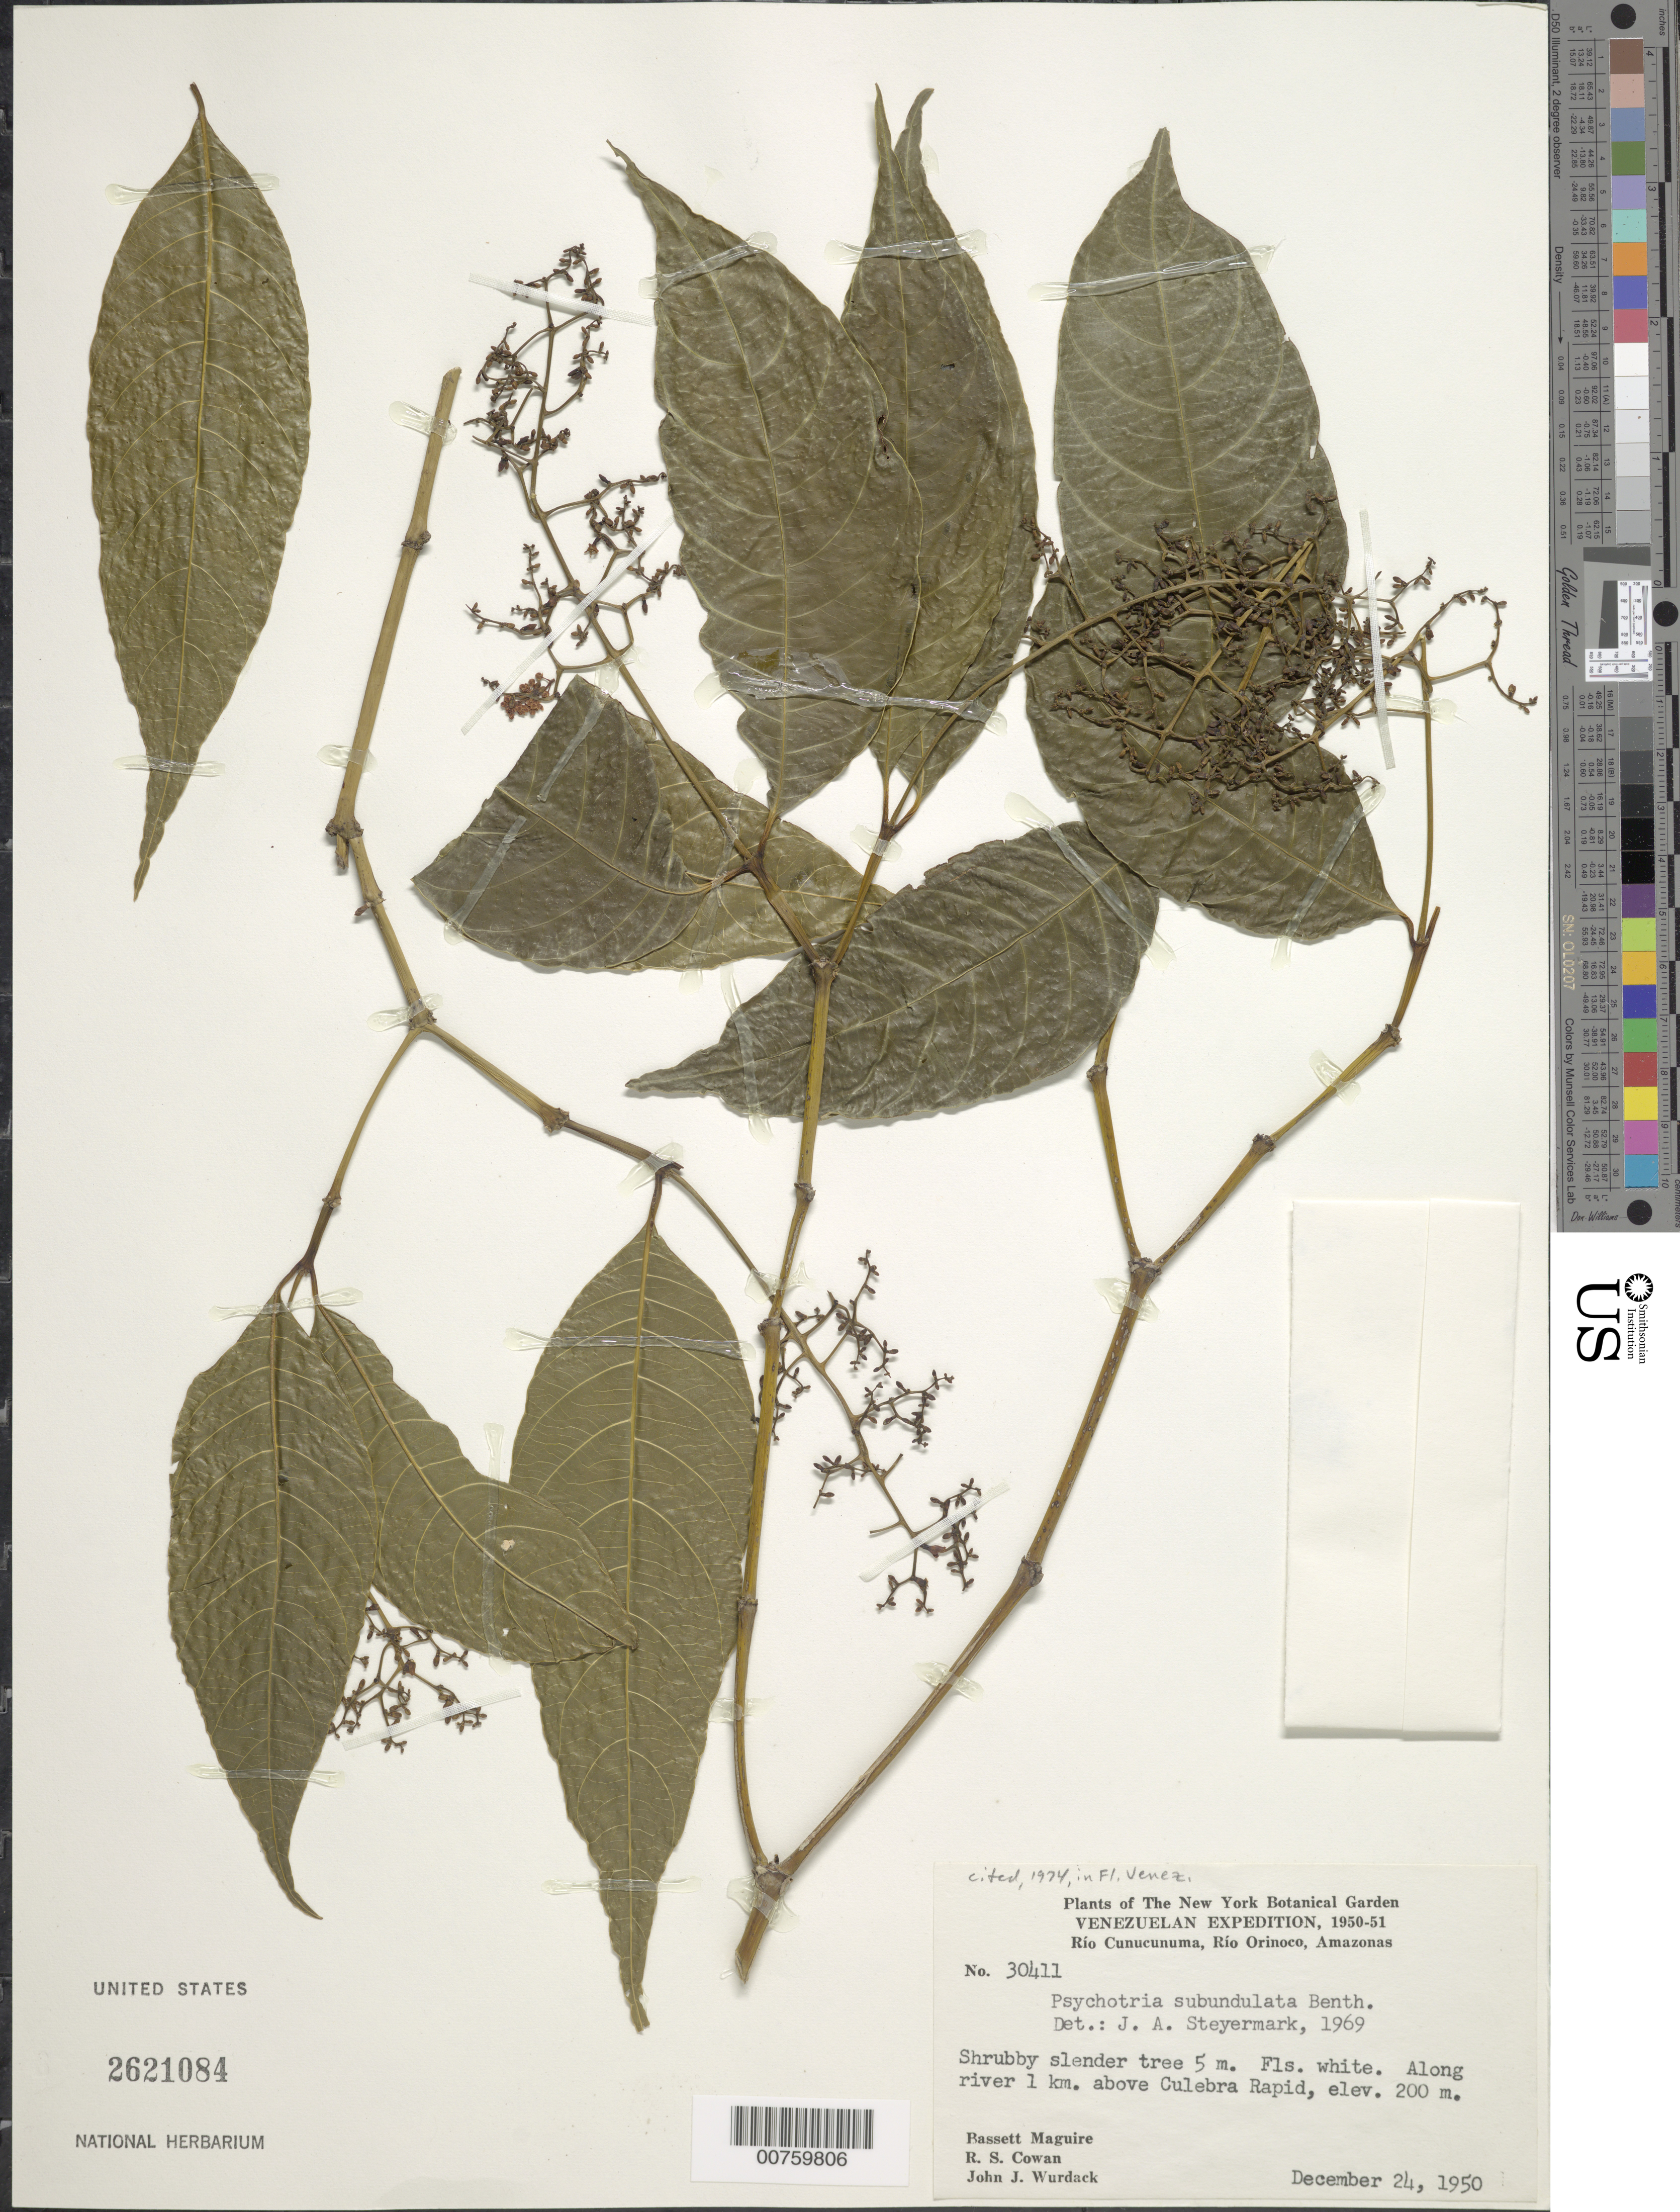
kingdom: Plantae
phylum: Tracheophyta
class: Magnoliopsida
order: Gentianales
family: Rubiaceae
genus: Psychotria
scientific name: Psychotria subundulata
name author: Benth.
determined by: Steyermark, Julian A., (VEN)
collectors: B. Maguire, R. S. Cowan & J. J. Wurdack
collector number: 30411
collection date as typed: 24-Dec-50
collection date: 1950-12-24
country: Venezuela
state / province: Amazonas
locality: Río Cunucunuma, Culebra Rapids, 1 km above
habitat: Along river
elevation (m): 200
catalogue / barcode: US 2621084